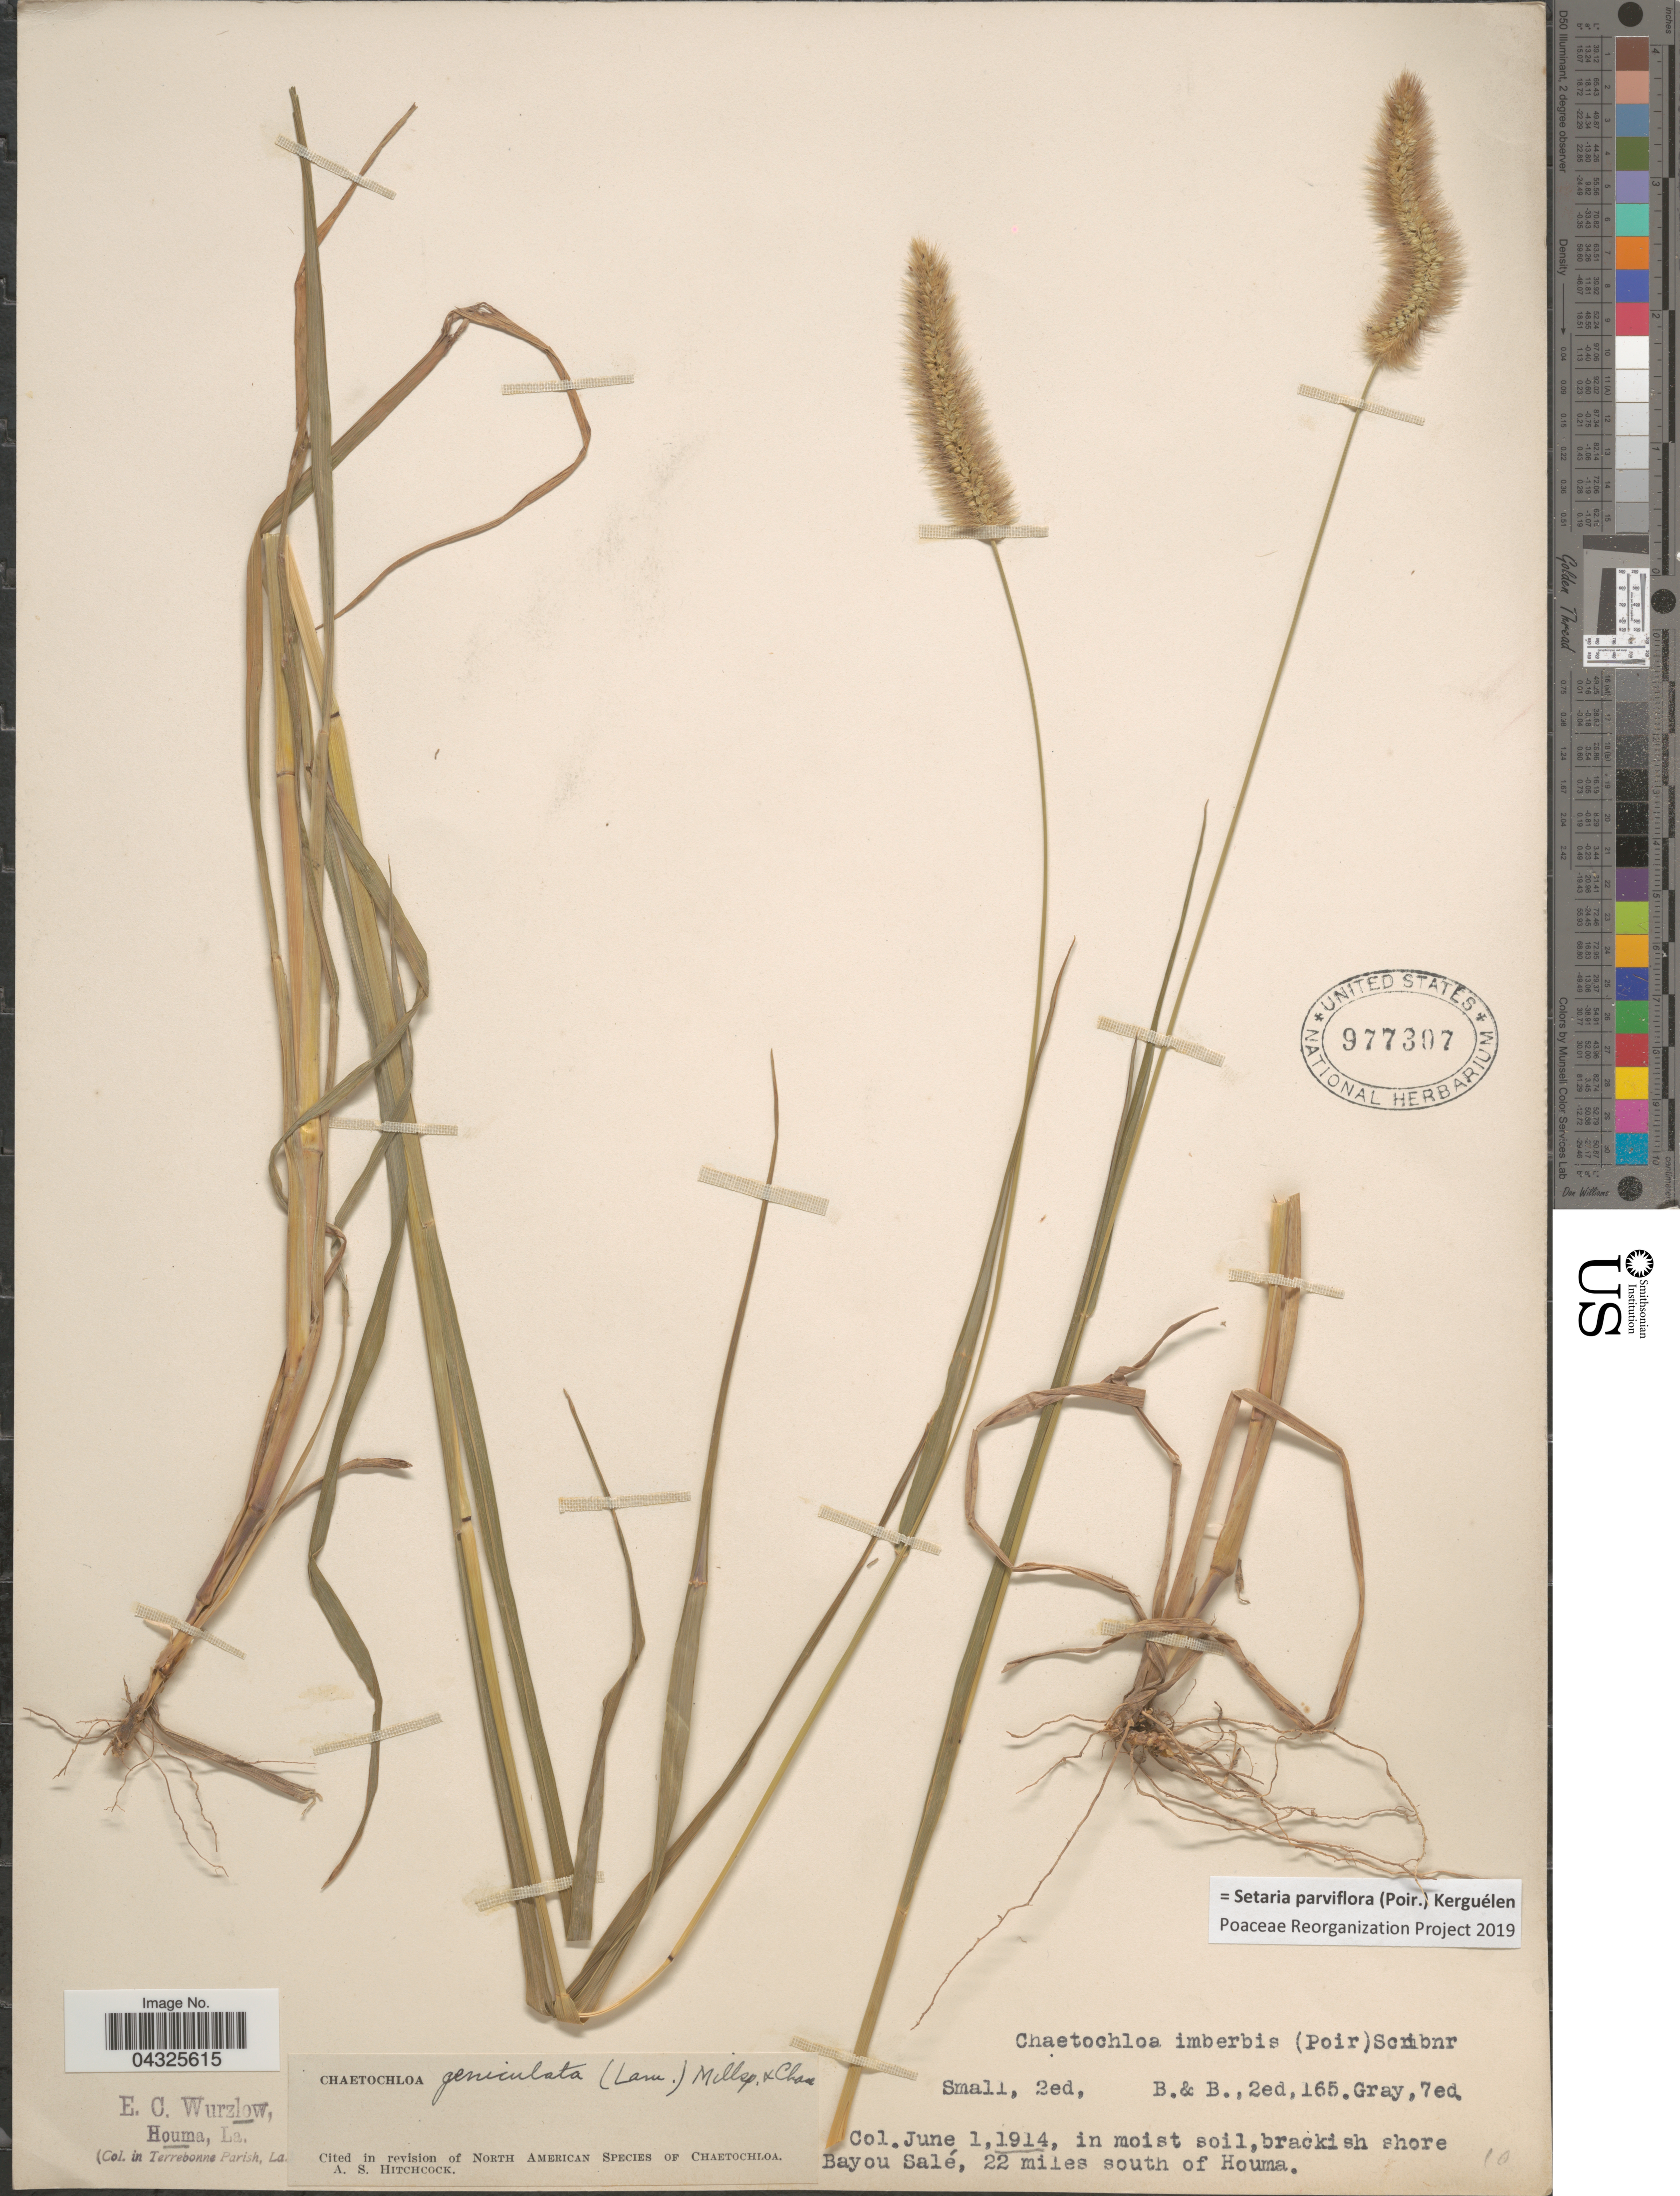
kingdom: Plantae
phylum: Tracheophyta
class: Liliopsida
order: Poales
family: Poaceae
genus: Setaria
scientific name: Setaria parviflora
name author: (Poir.) Kerguélen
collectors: E. Wurzlow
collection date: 1914-06-01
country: United States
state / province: Louisiana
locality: In moist soil, brackish shore Bayou Salé, 22 miles south of Houma.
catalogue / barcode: US 977307